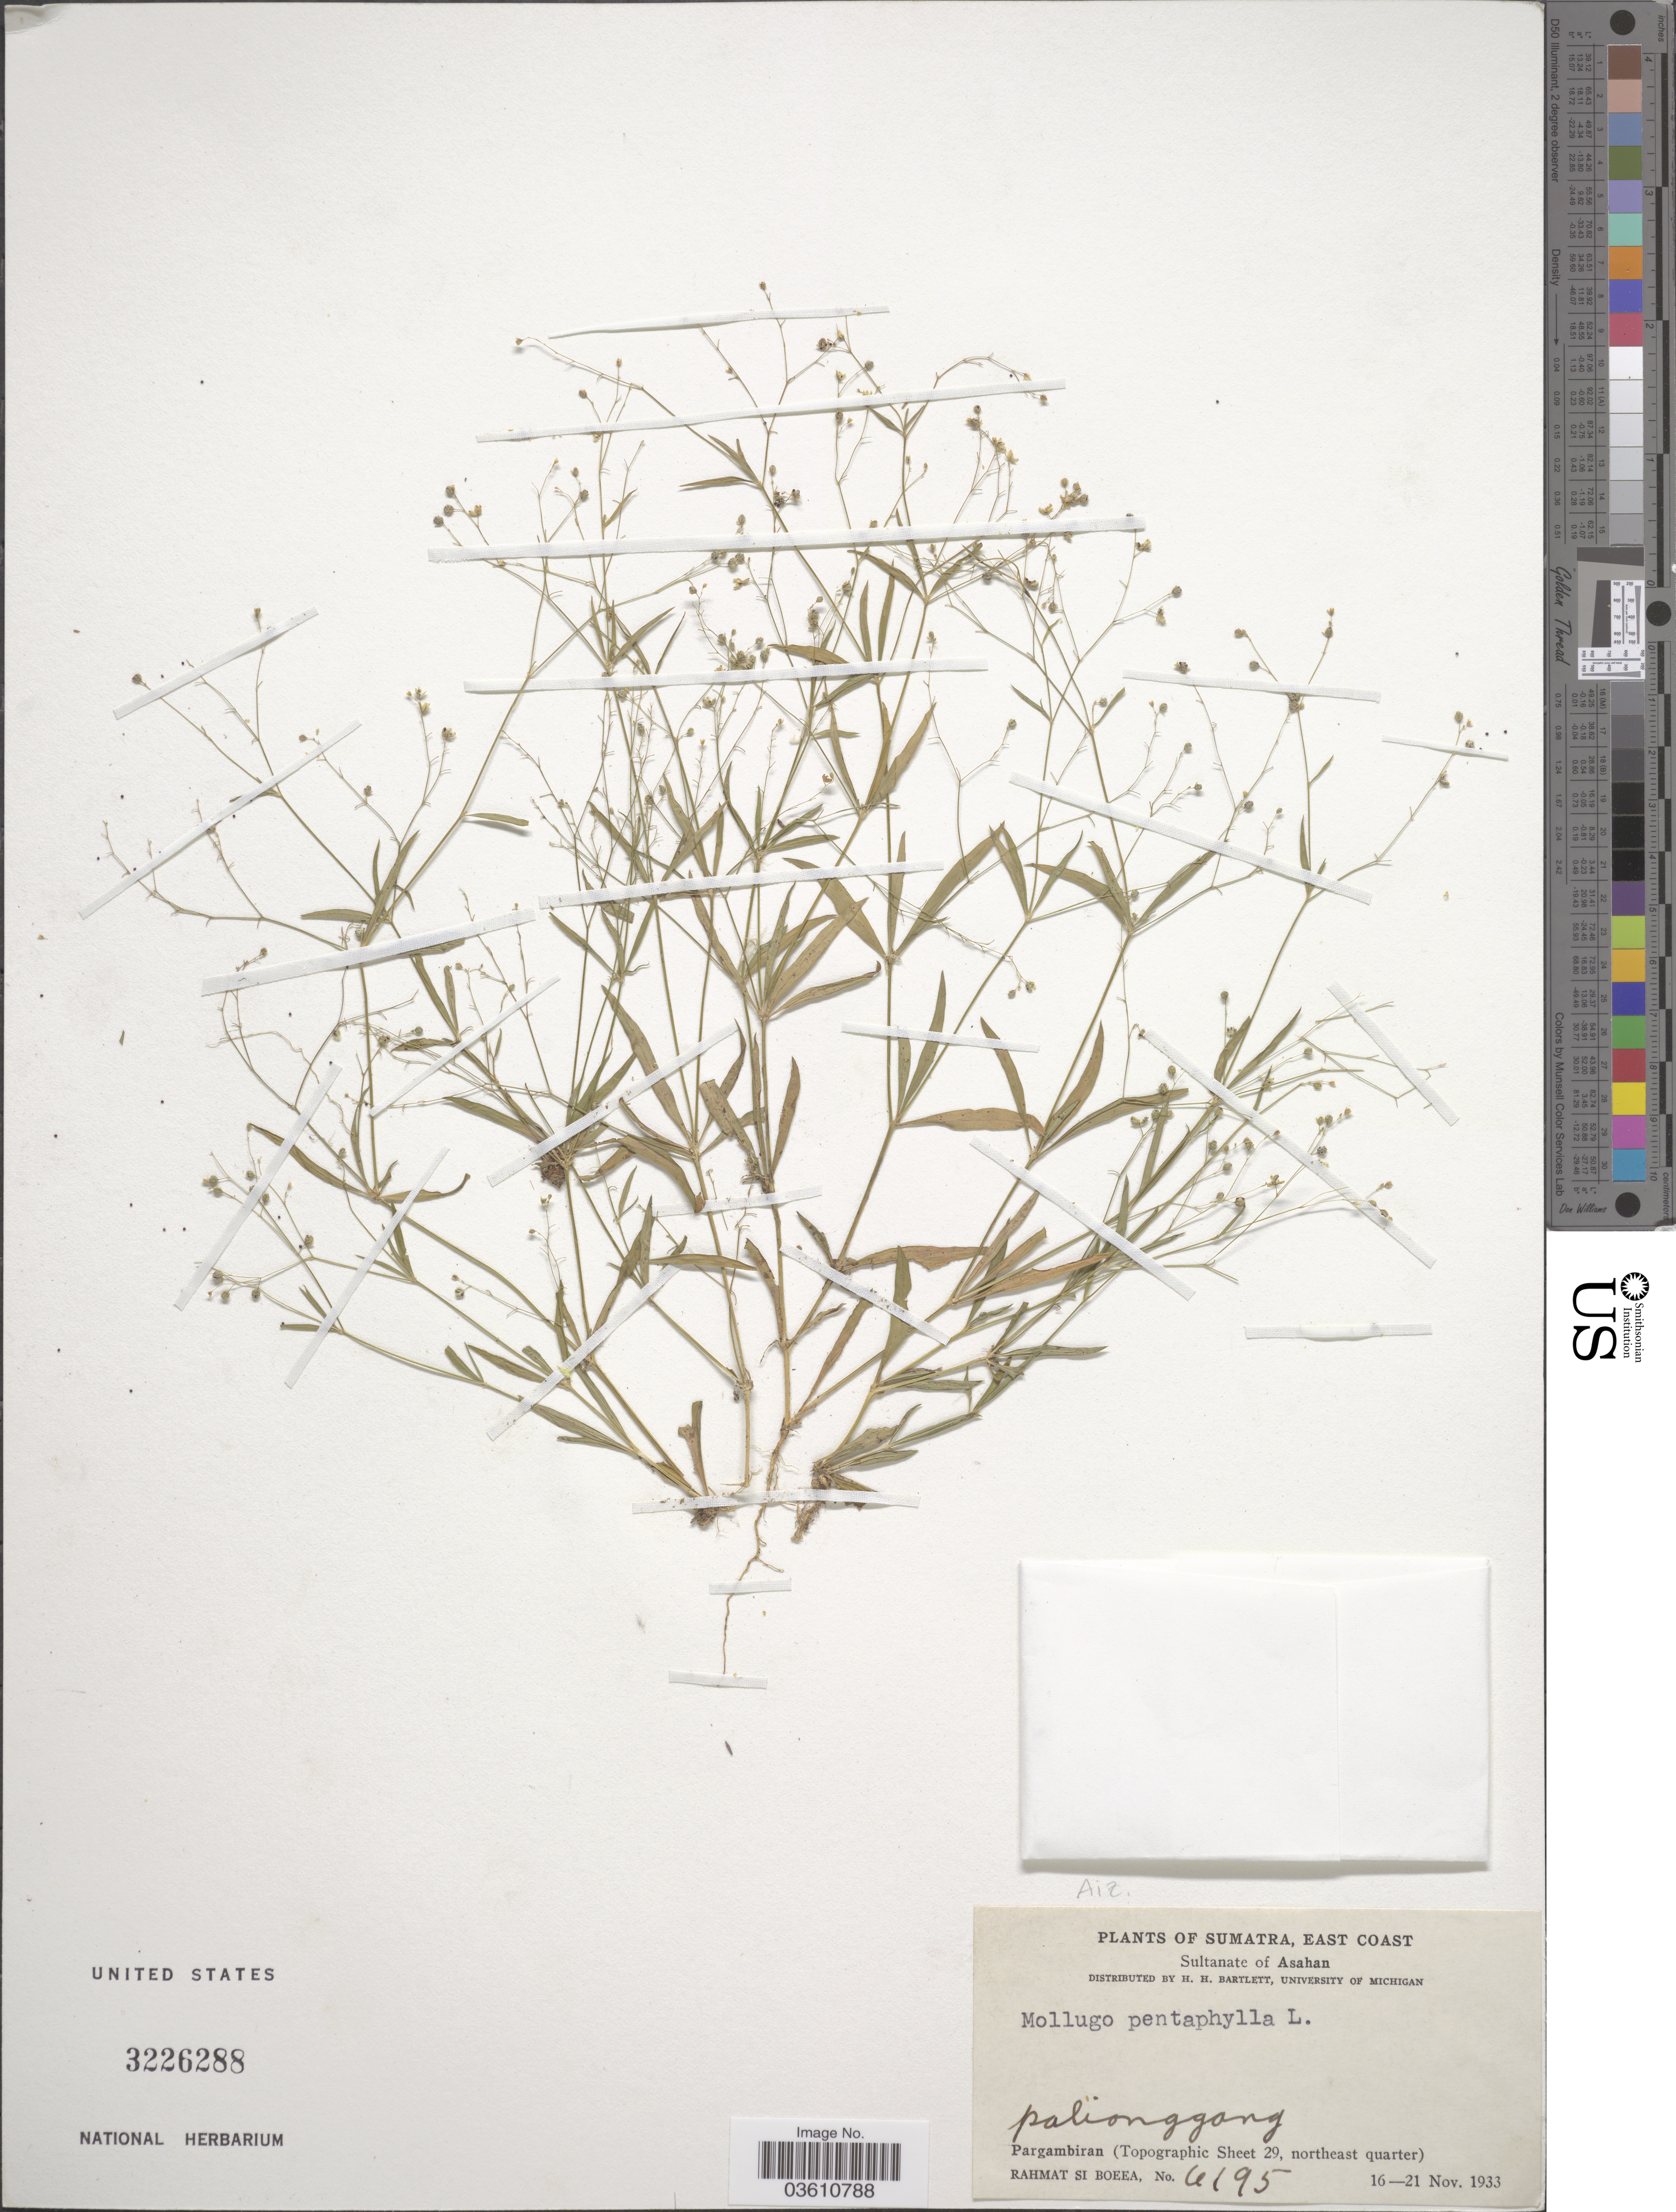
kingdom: Plantae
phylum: Tracheophyta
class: Magnoliopsida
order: Caryophyllales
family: Molluginaceae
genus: Trigastrotheca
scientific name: Trigastrotheca pentaphylla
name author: (L.) Thulin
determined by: Strong, Mark T., (BOT), Smithsonian Institution - National Museum of Natural History (UNITED STATES)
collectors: Rahmat Si Boeea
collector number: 6195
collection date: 1933-11-16/1933-11-21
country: Indonesia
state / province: Sumatra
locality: East Coast. Sultinate of Asahan. Pargambiran (Topographic Sheet 29, northeast quarter).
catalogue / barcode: US 3226288